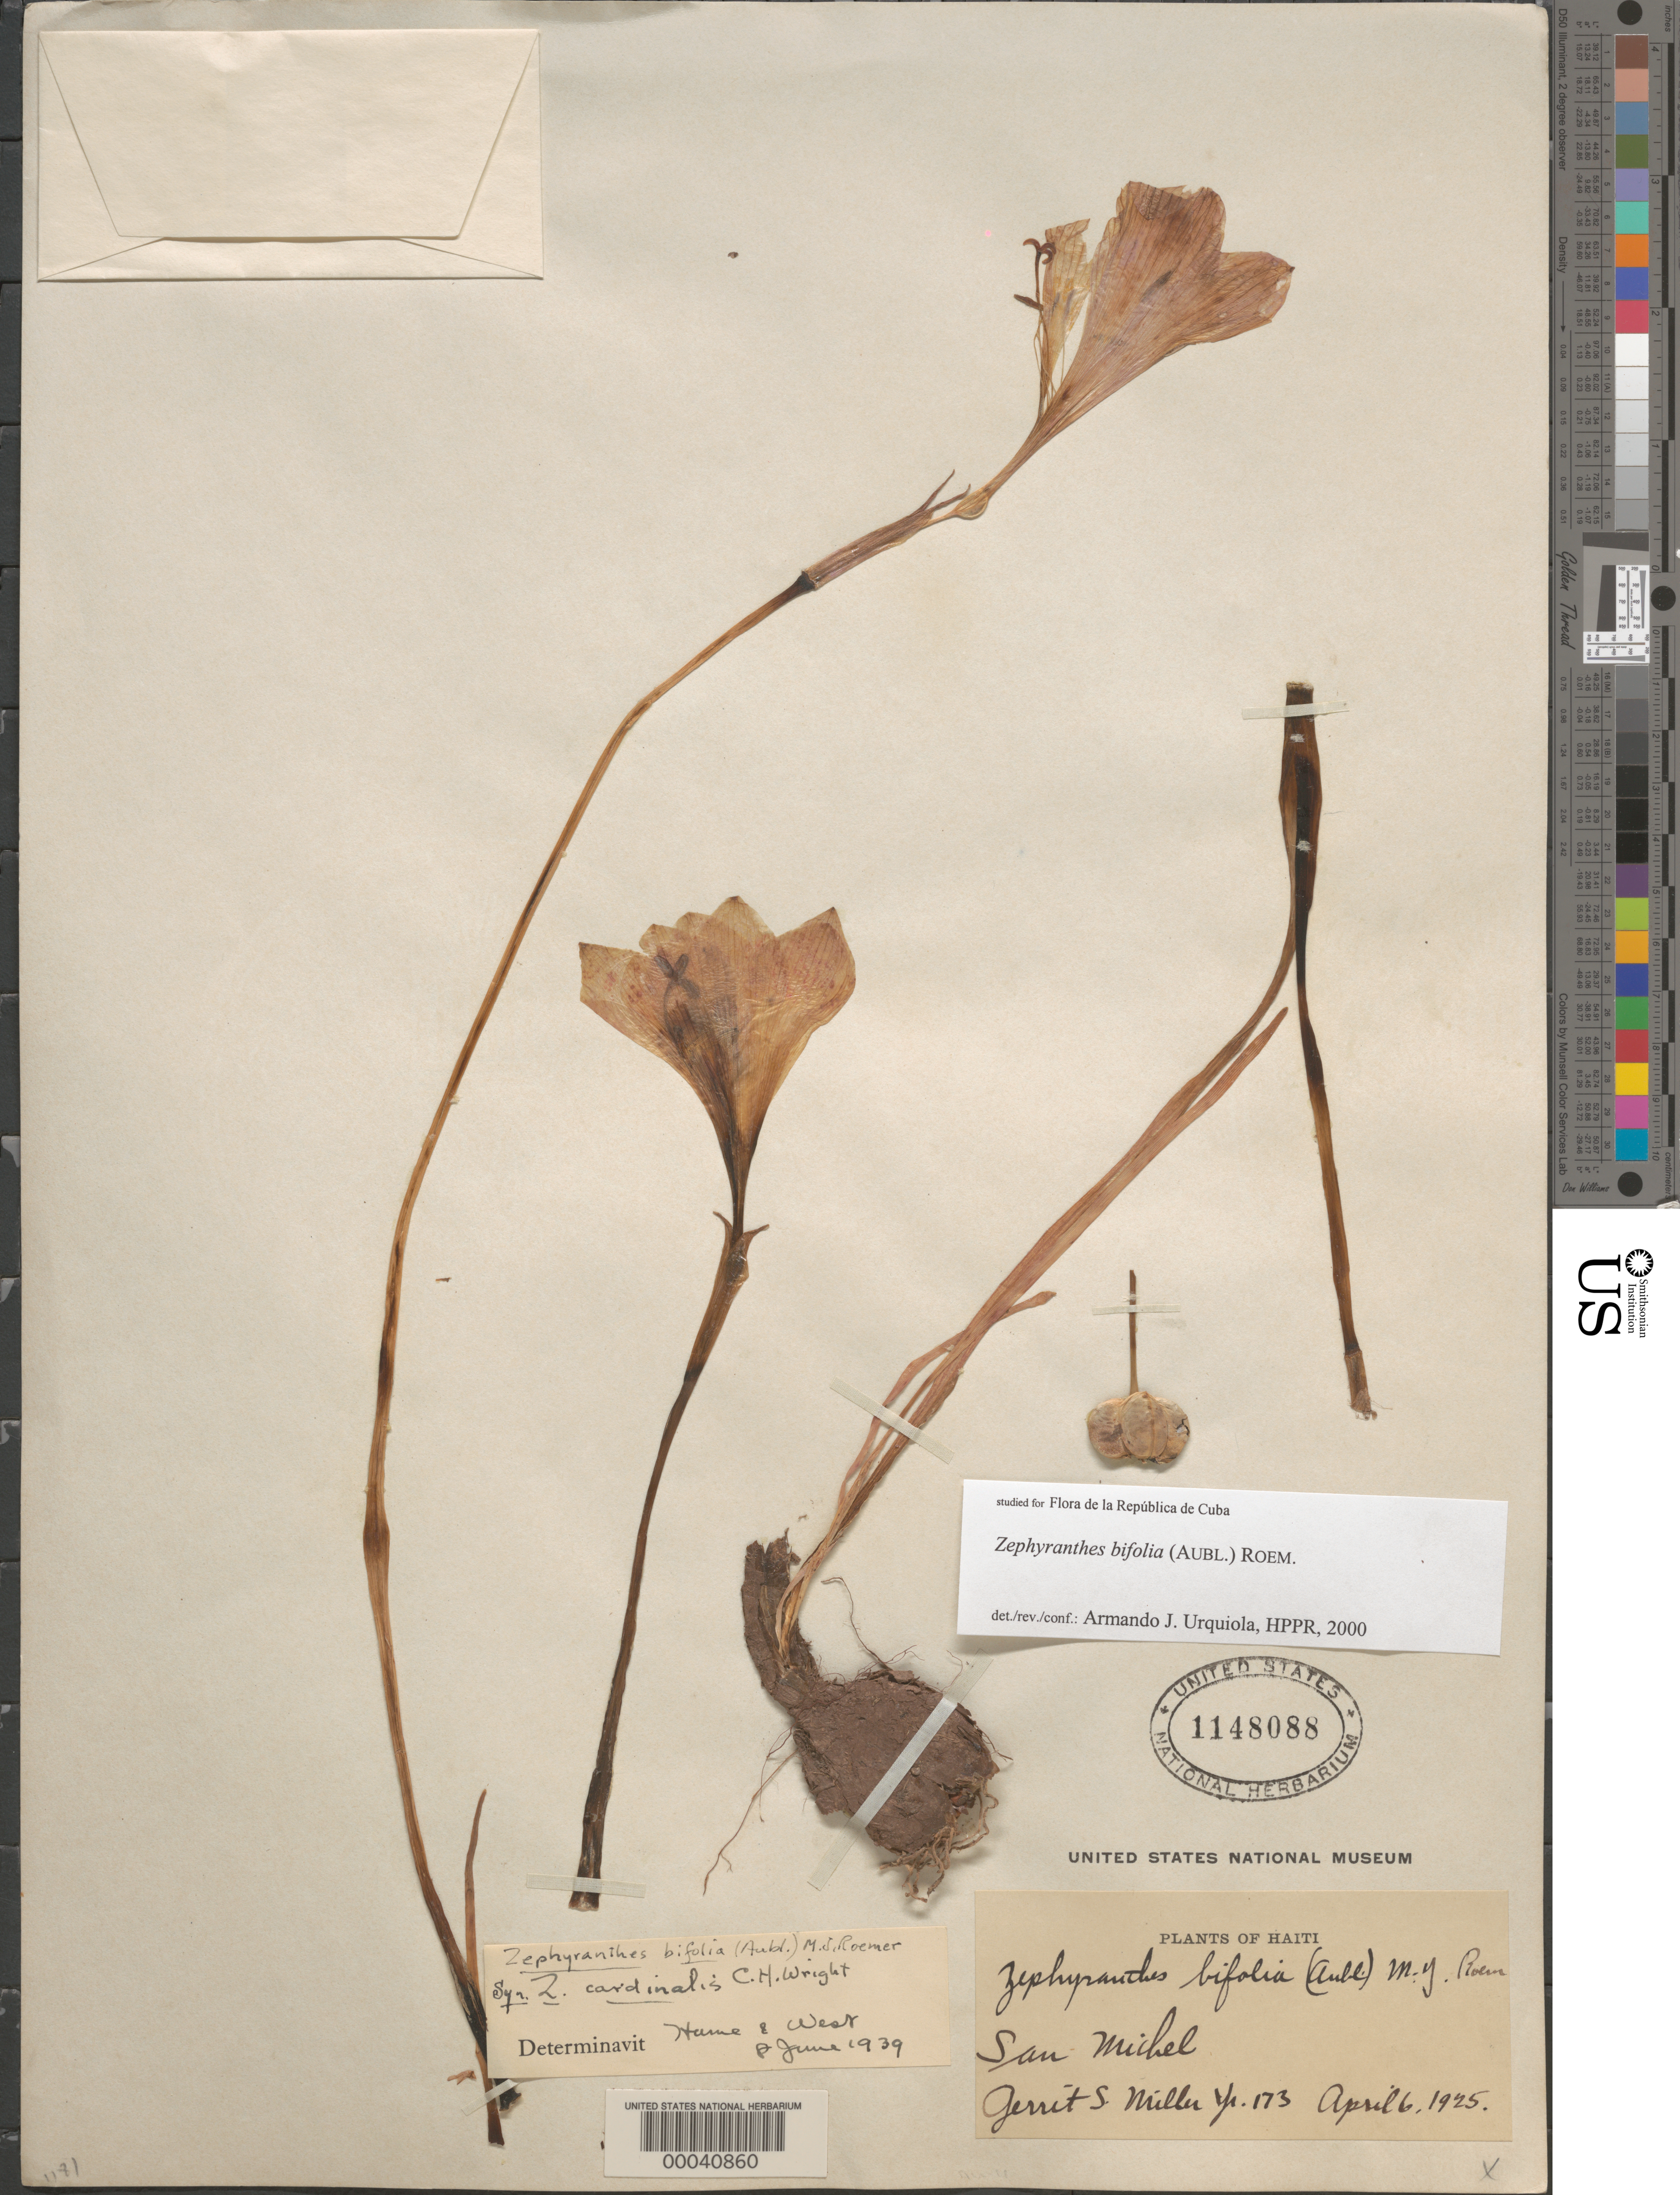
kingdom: Plantae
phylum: Tracheophyta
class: Liliopsida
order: Asparagales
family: Amaryllidaceae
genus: Zephyranthes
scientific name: Zephyranthes bifolia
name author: (Aubl.) M. Roem.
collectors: G. S. Miller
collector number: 173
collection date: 1925-04-06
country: Haiti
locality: San Michel.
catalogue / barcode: US 1148088